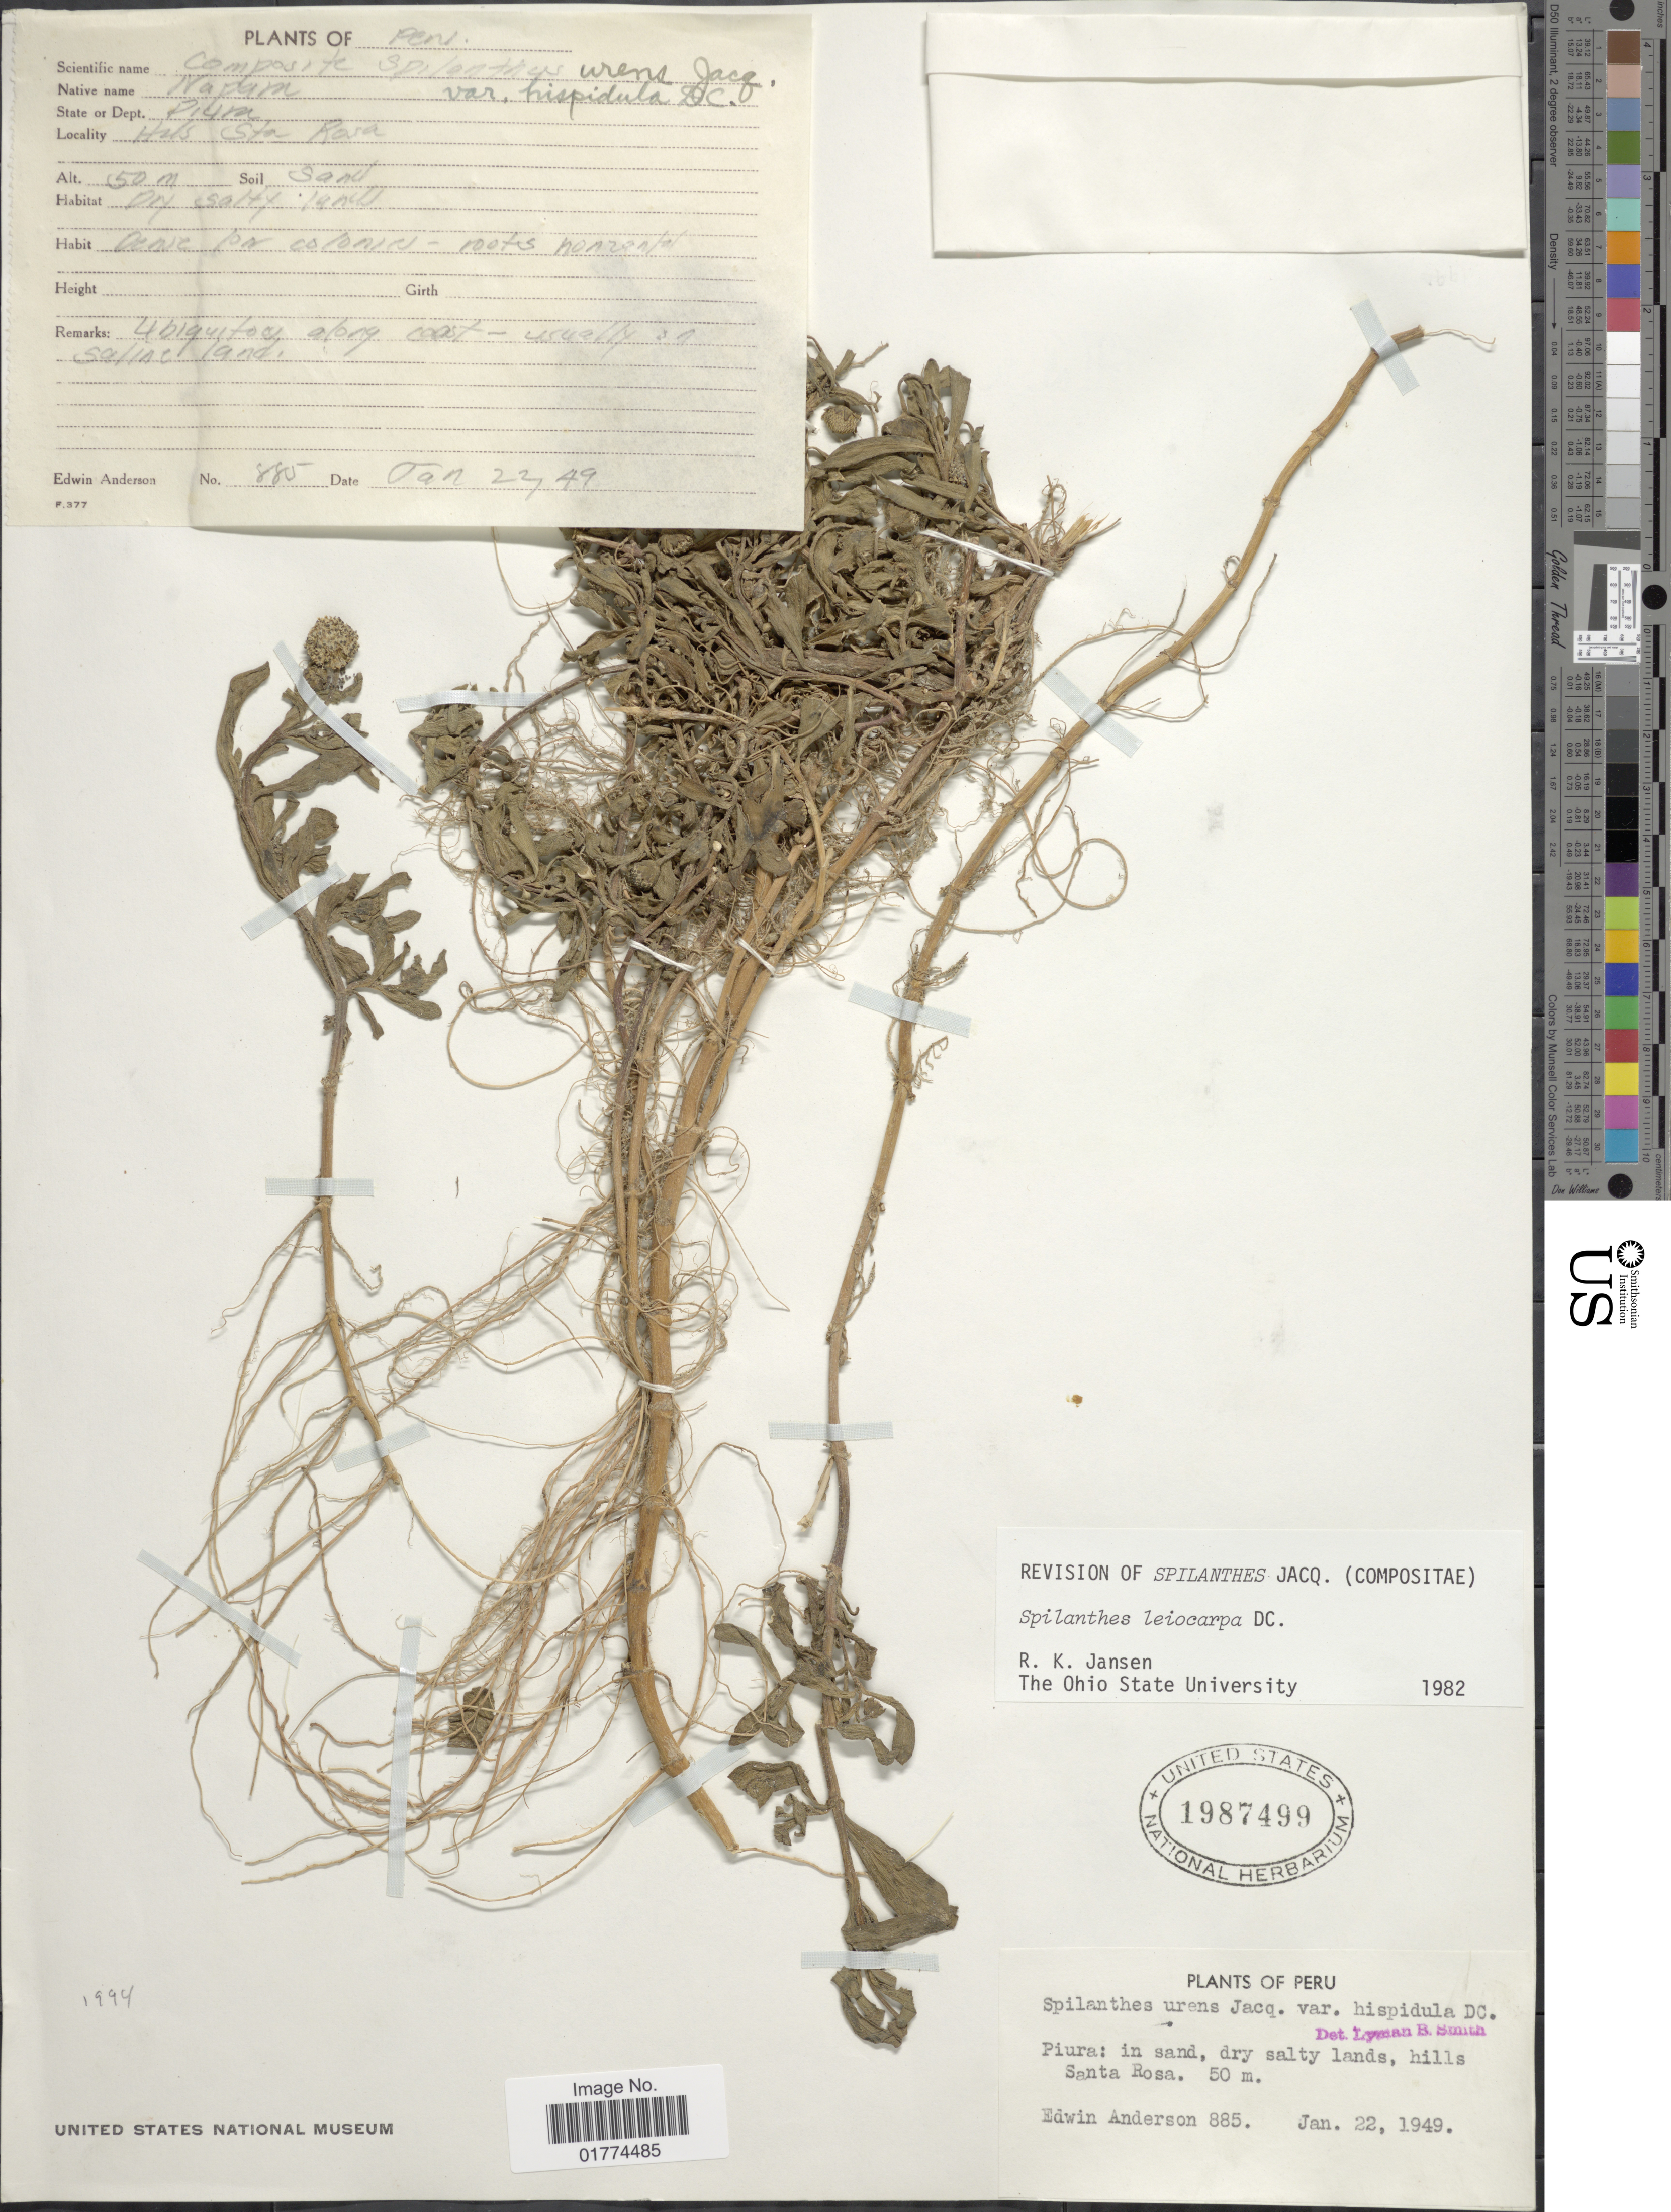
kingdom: Plantae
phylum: Tracheophyta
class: Magnoliopsida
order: Asterales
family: Asteraceae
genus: Spilanthes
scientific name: Spilanthes leiocarpa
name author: DC.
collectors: E. Anderson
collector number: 885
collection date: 1949-01-22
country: Peru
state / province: Piura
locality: Hills Santa Rosa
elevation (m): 50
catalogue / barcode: US 1987499